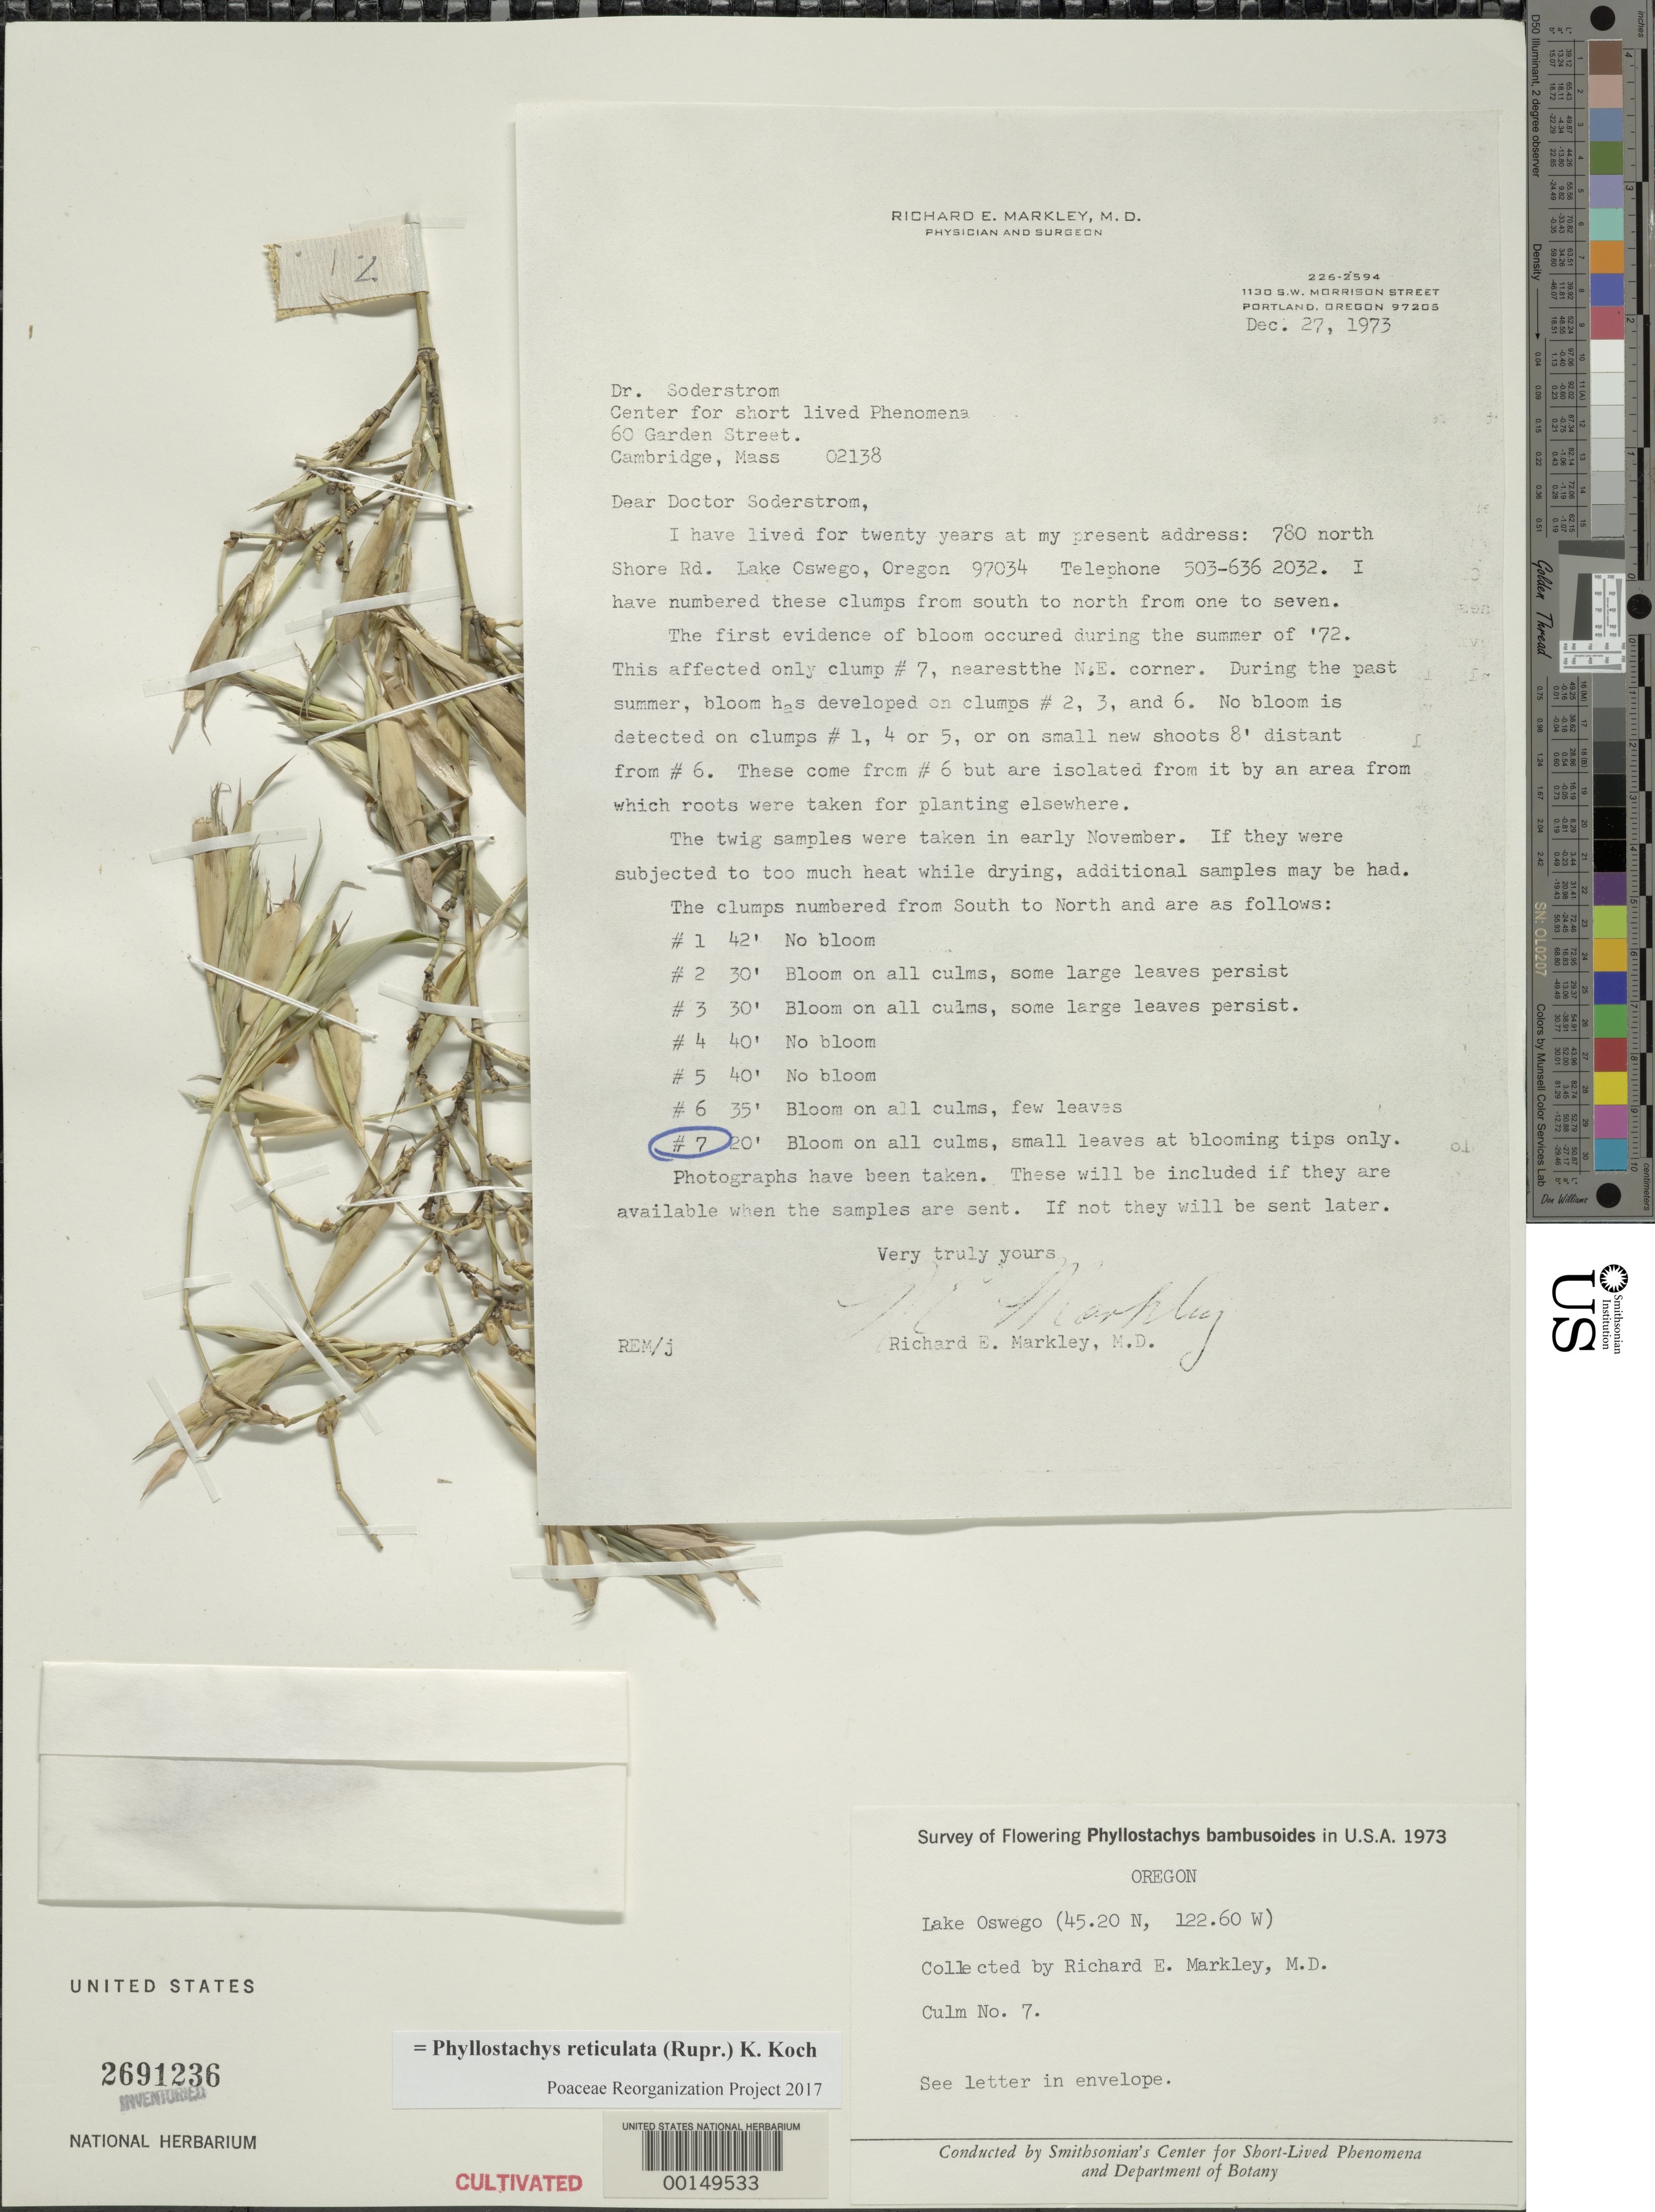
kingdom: Plantae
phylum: Tracheophyta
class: Liliopsida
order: Poales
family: Poaceae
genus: Phyllostachys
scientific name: Phyllostachys reticulata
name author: (Rupr.) K. Koch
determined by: Poaceae Reorganization Project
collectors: R. Markley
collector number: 7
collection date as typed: Dec 1973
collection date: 1973-12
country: United States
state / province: Oregon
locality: Lake oswego, lat. 45.20n: long. 122.60w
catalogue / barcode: US 2691236